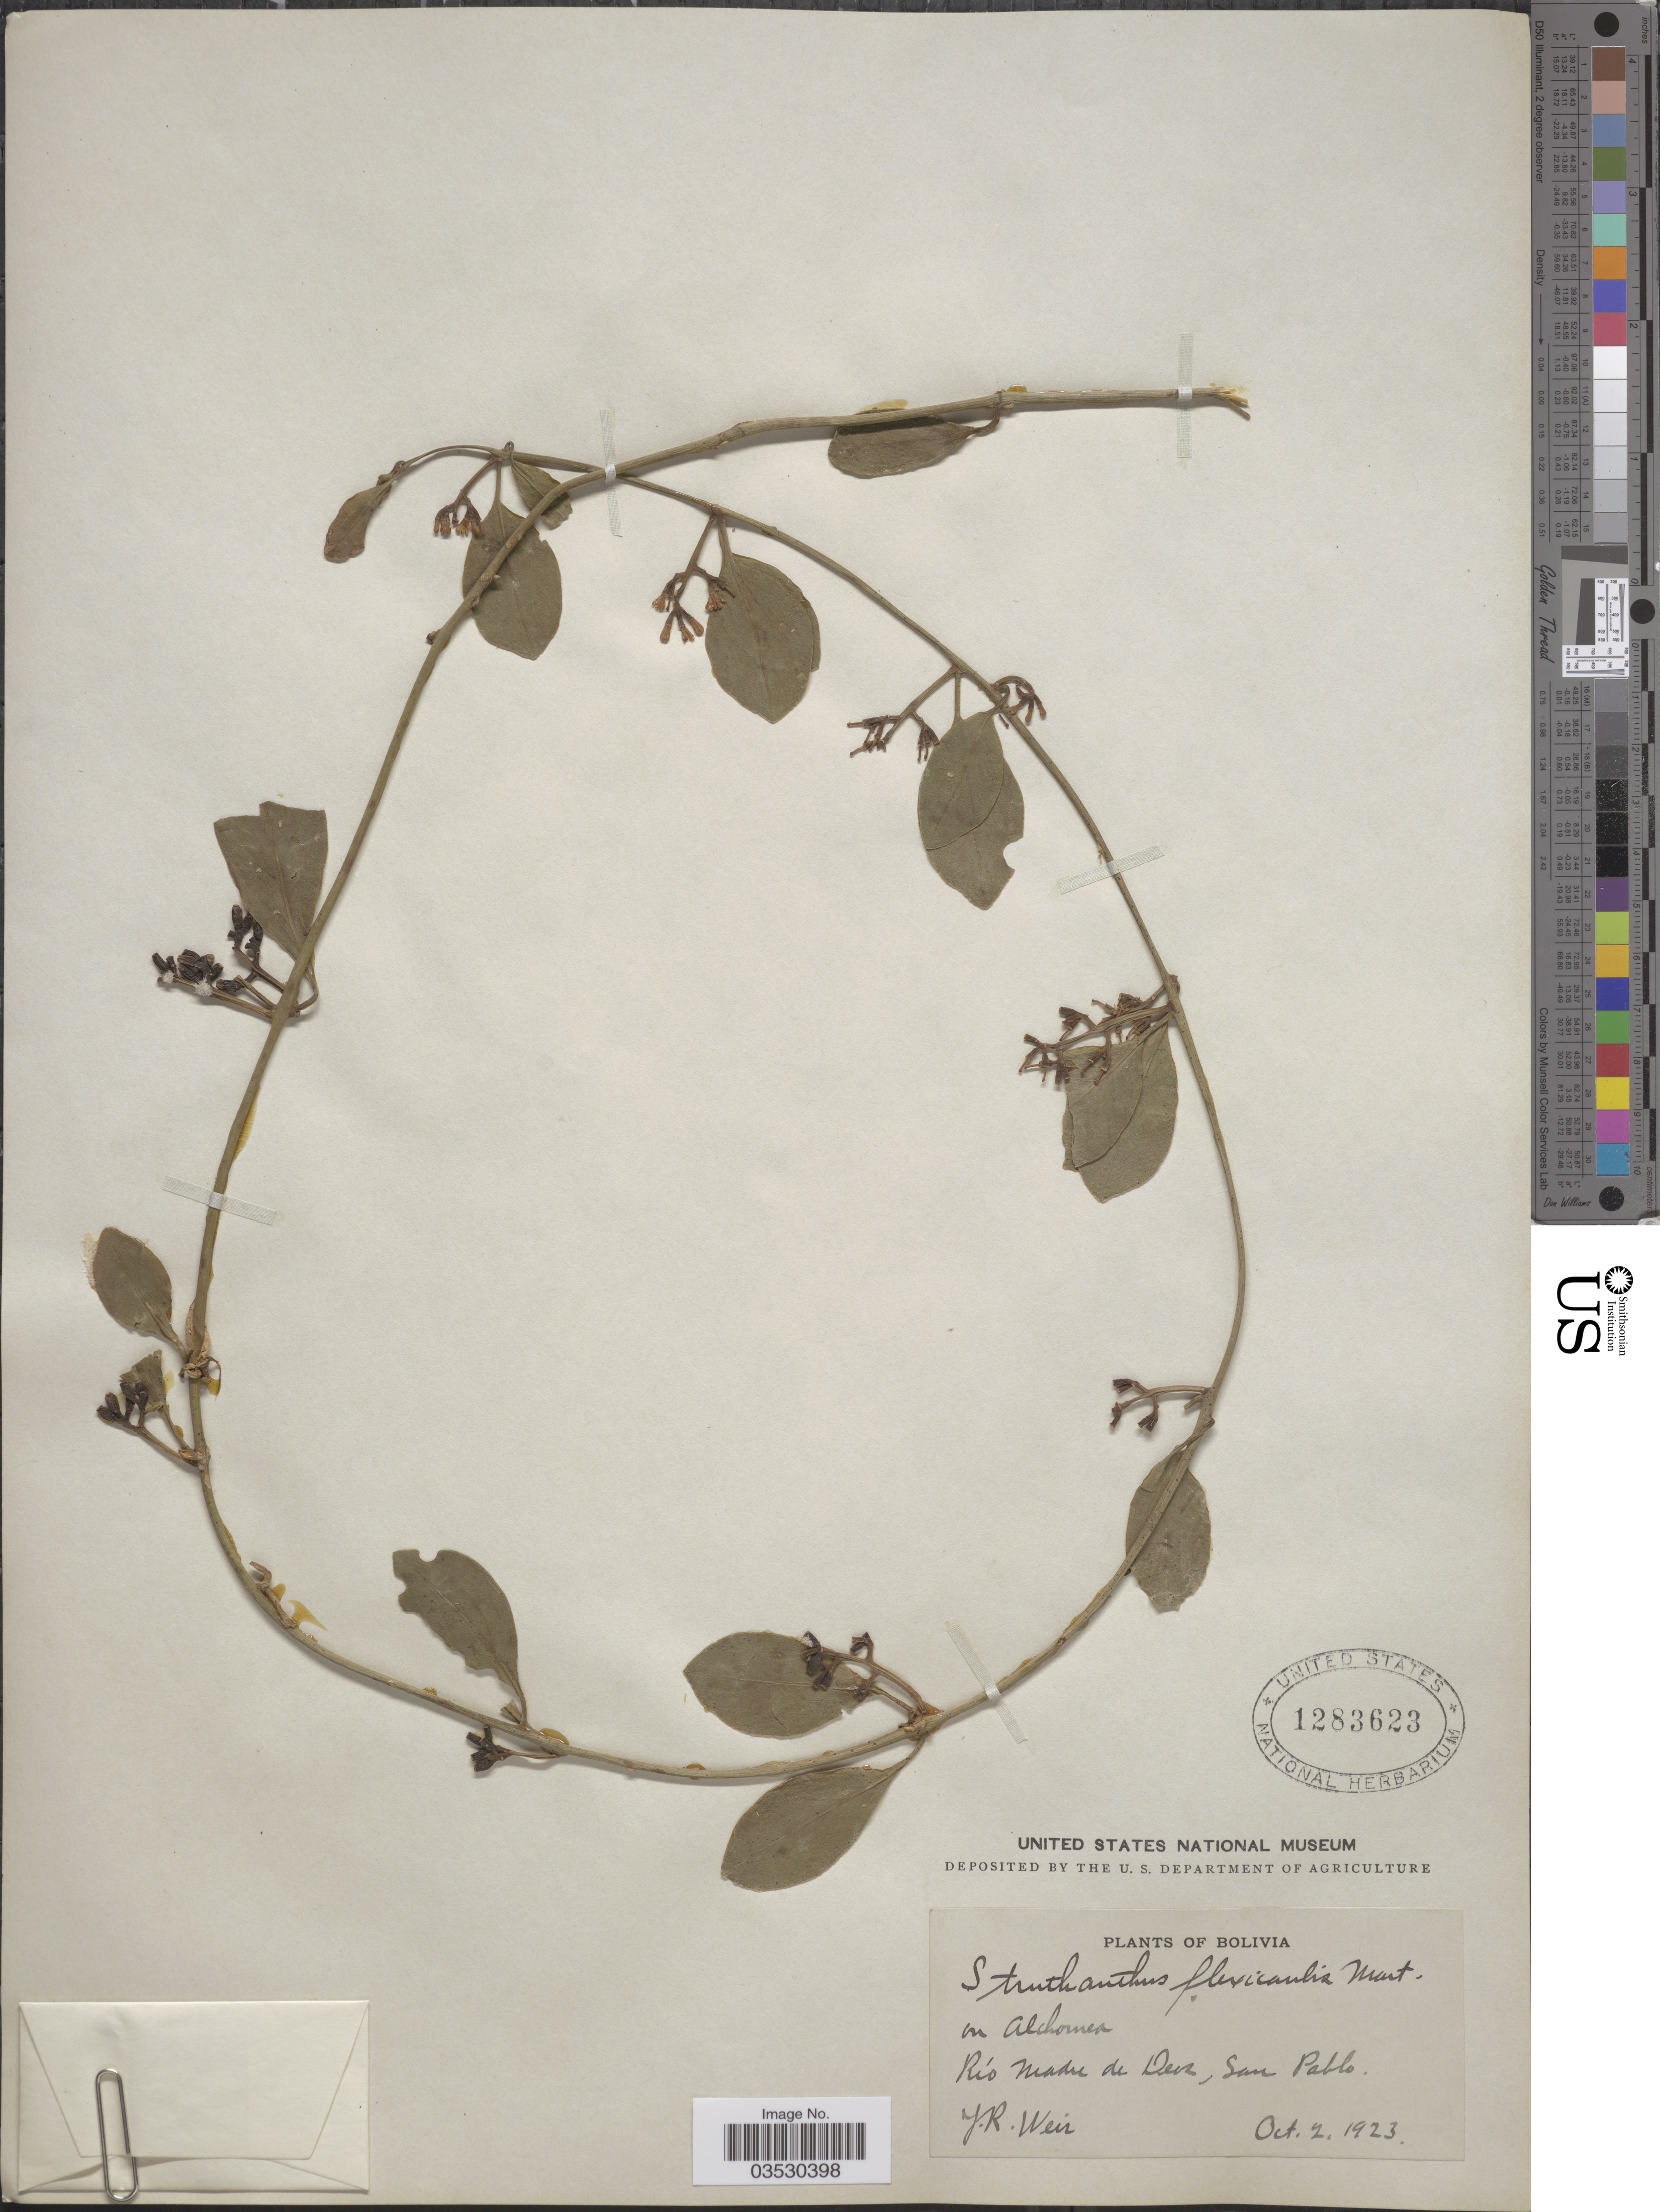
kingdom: Plantae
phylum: Tracheophyta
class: Magnoliopsida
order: Santalales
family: Loranthaceae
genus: Struthanthus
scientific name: Struthanthus flexicaulis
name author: (Mart. ex Schult. f.) Mart.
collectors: J. Weir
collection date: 1923-10-02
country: Bolivia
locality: Río Madre de Dios, San Pablo.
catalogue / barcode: US 1283623